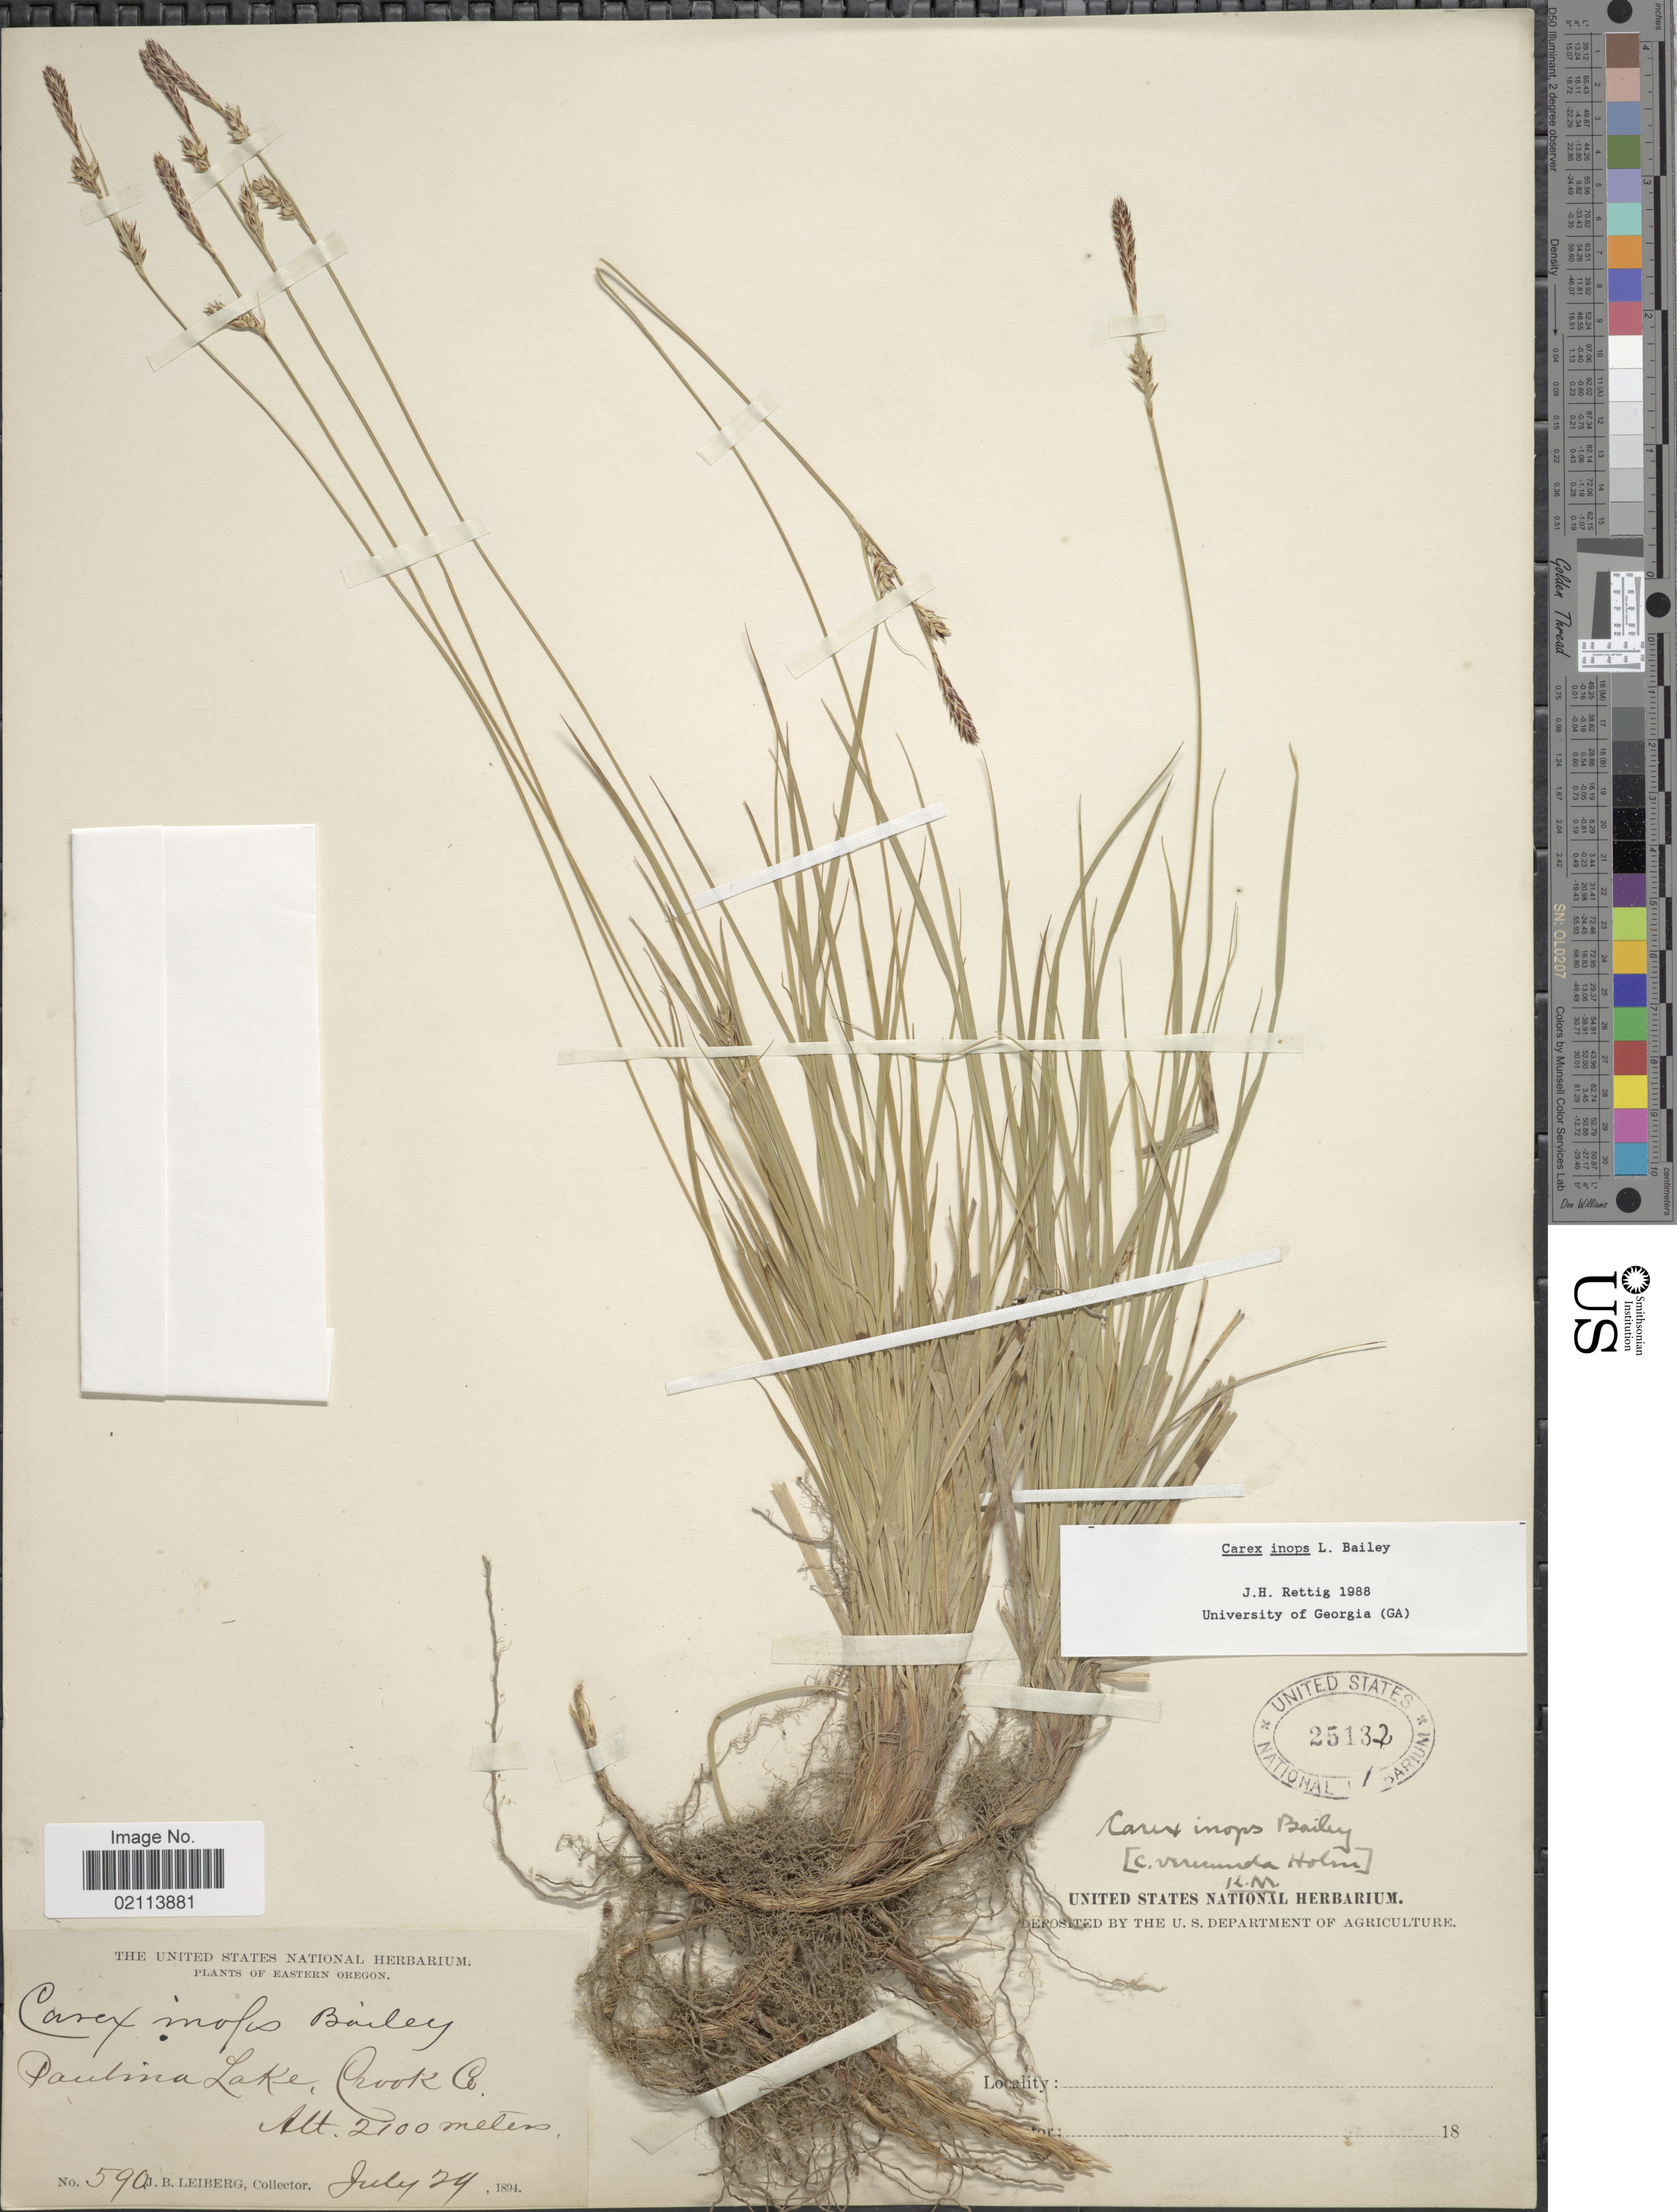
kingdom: Plantae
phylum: Tracheophyta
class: Liliopsida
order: Poales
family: Cyperaceae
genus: Carex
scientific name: Carex inops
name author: L.H. Bailey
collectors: J. B. Leiberg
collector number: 590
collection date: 1894-07-24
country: United States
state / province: Oregon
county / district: Crook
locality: Eastern Oregon, Paulina Lake, Crook Co.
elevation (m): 2100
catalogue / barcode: US 25132